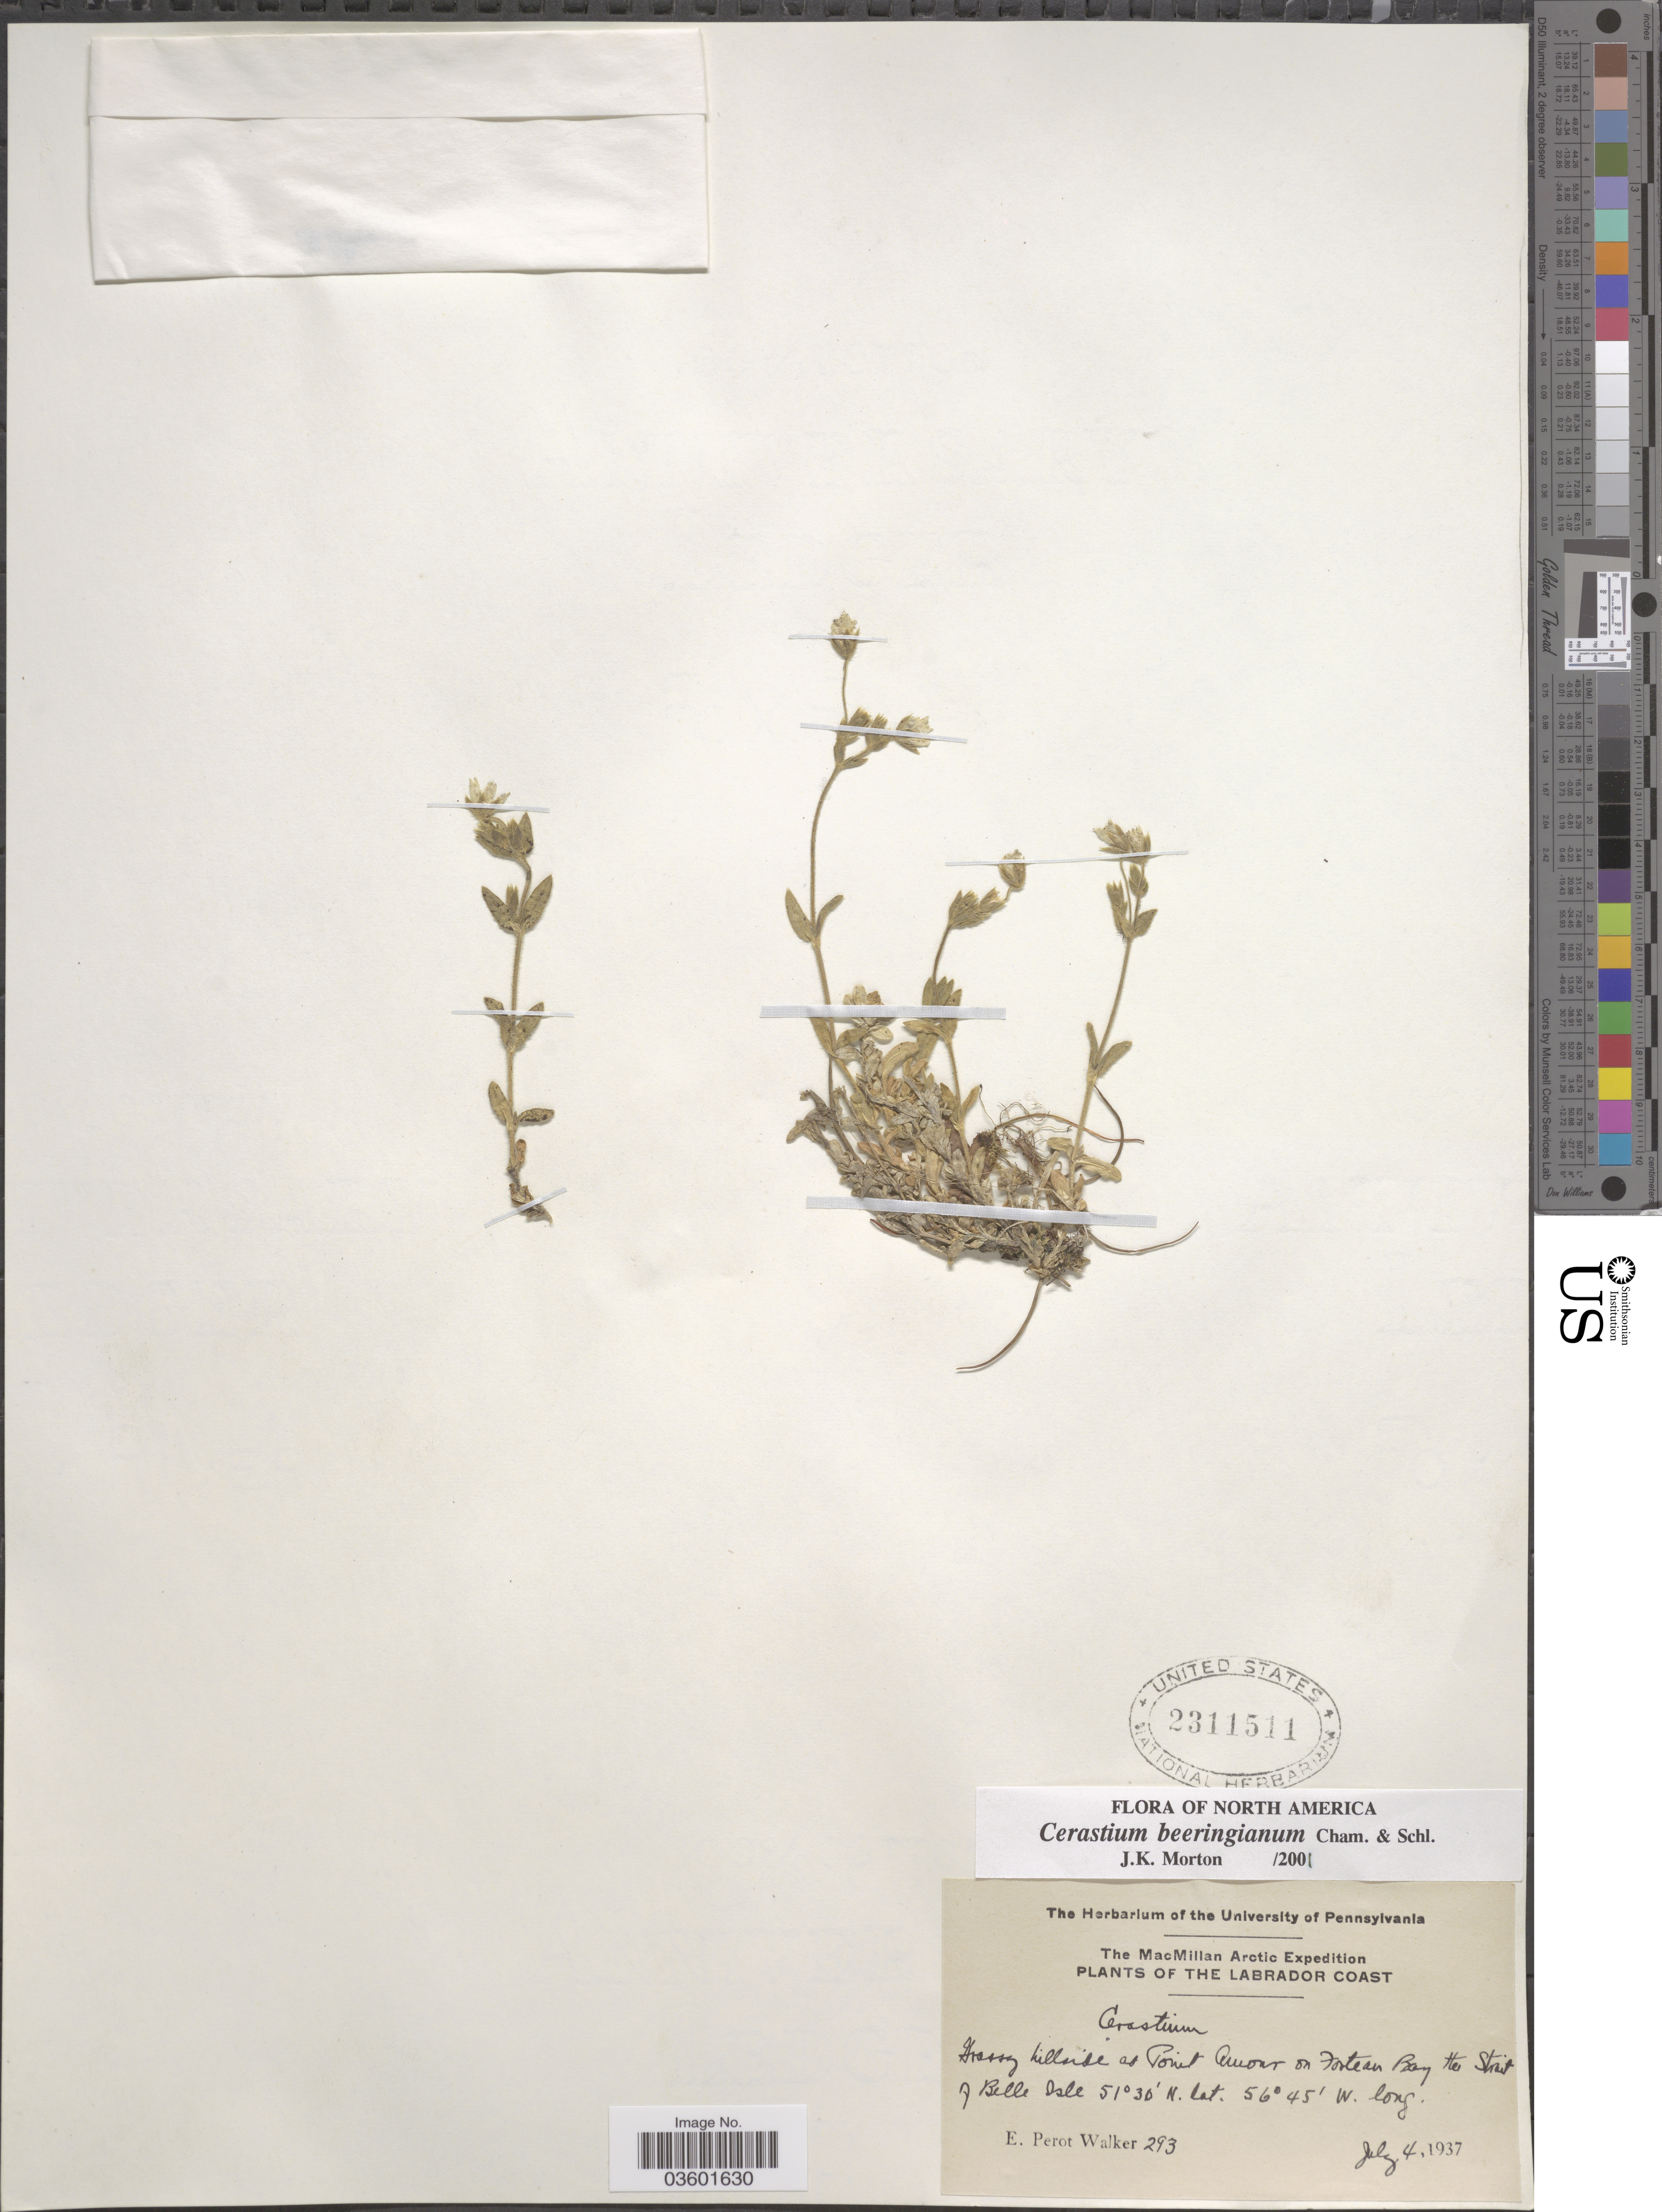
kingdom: Plantae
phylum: Tracheophyta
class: Magnoliopsida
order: Caryophyllales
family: Caryophyllaceae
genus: Cerastium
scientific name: Cerastium beeringianum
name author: Cham. & Schltdl.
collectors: E. Walker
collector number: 293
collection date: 1937-07-04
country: Canada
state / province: Newfoundland and Labrador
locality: The Labrador Coast. Point Amour on Forteau Bay the Strait of Belle Isle.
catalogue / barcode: US 2311511